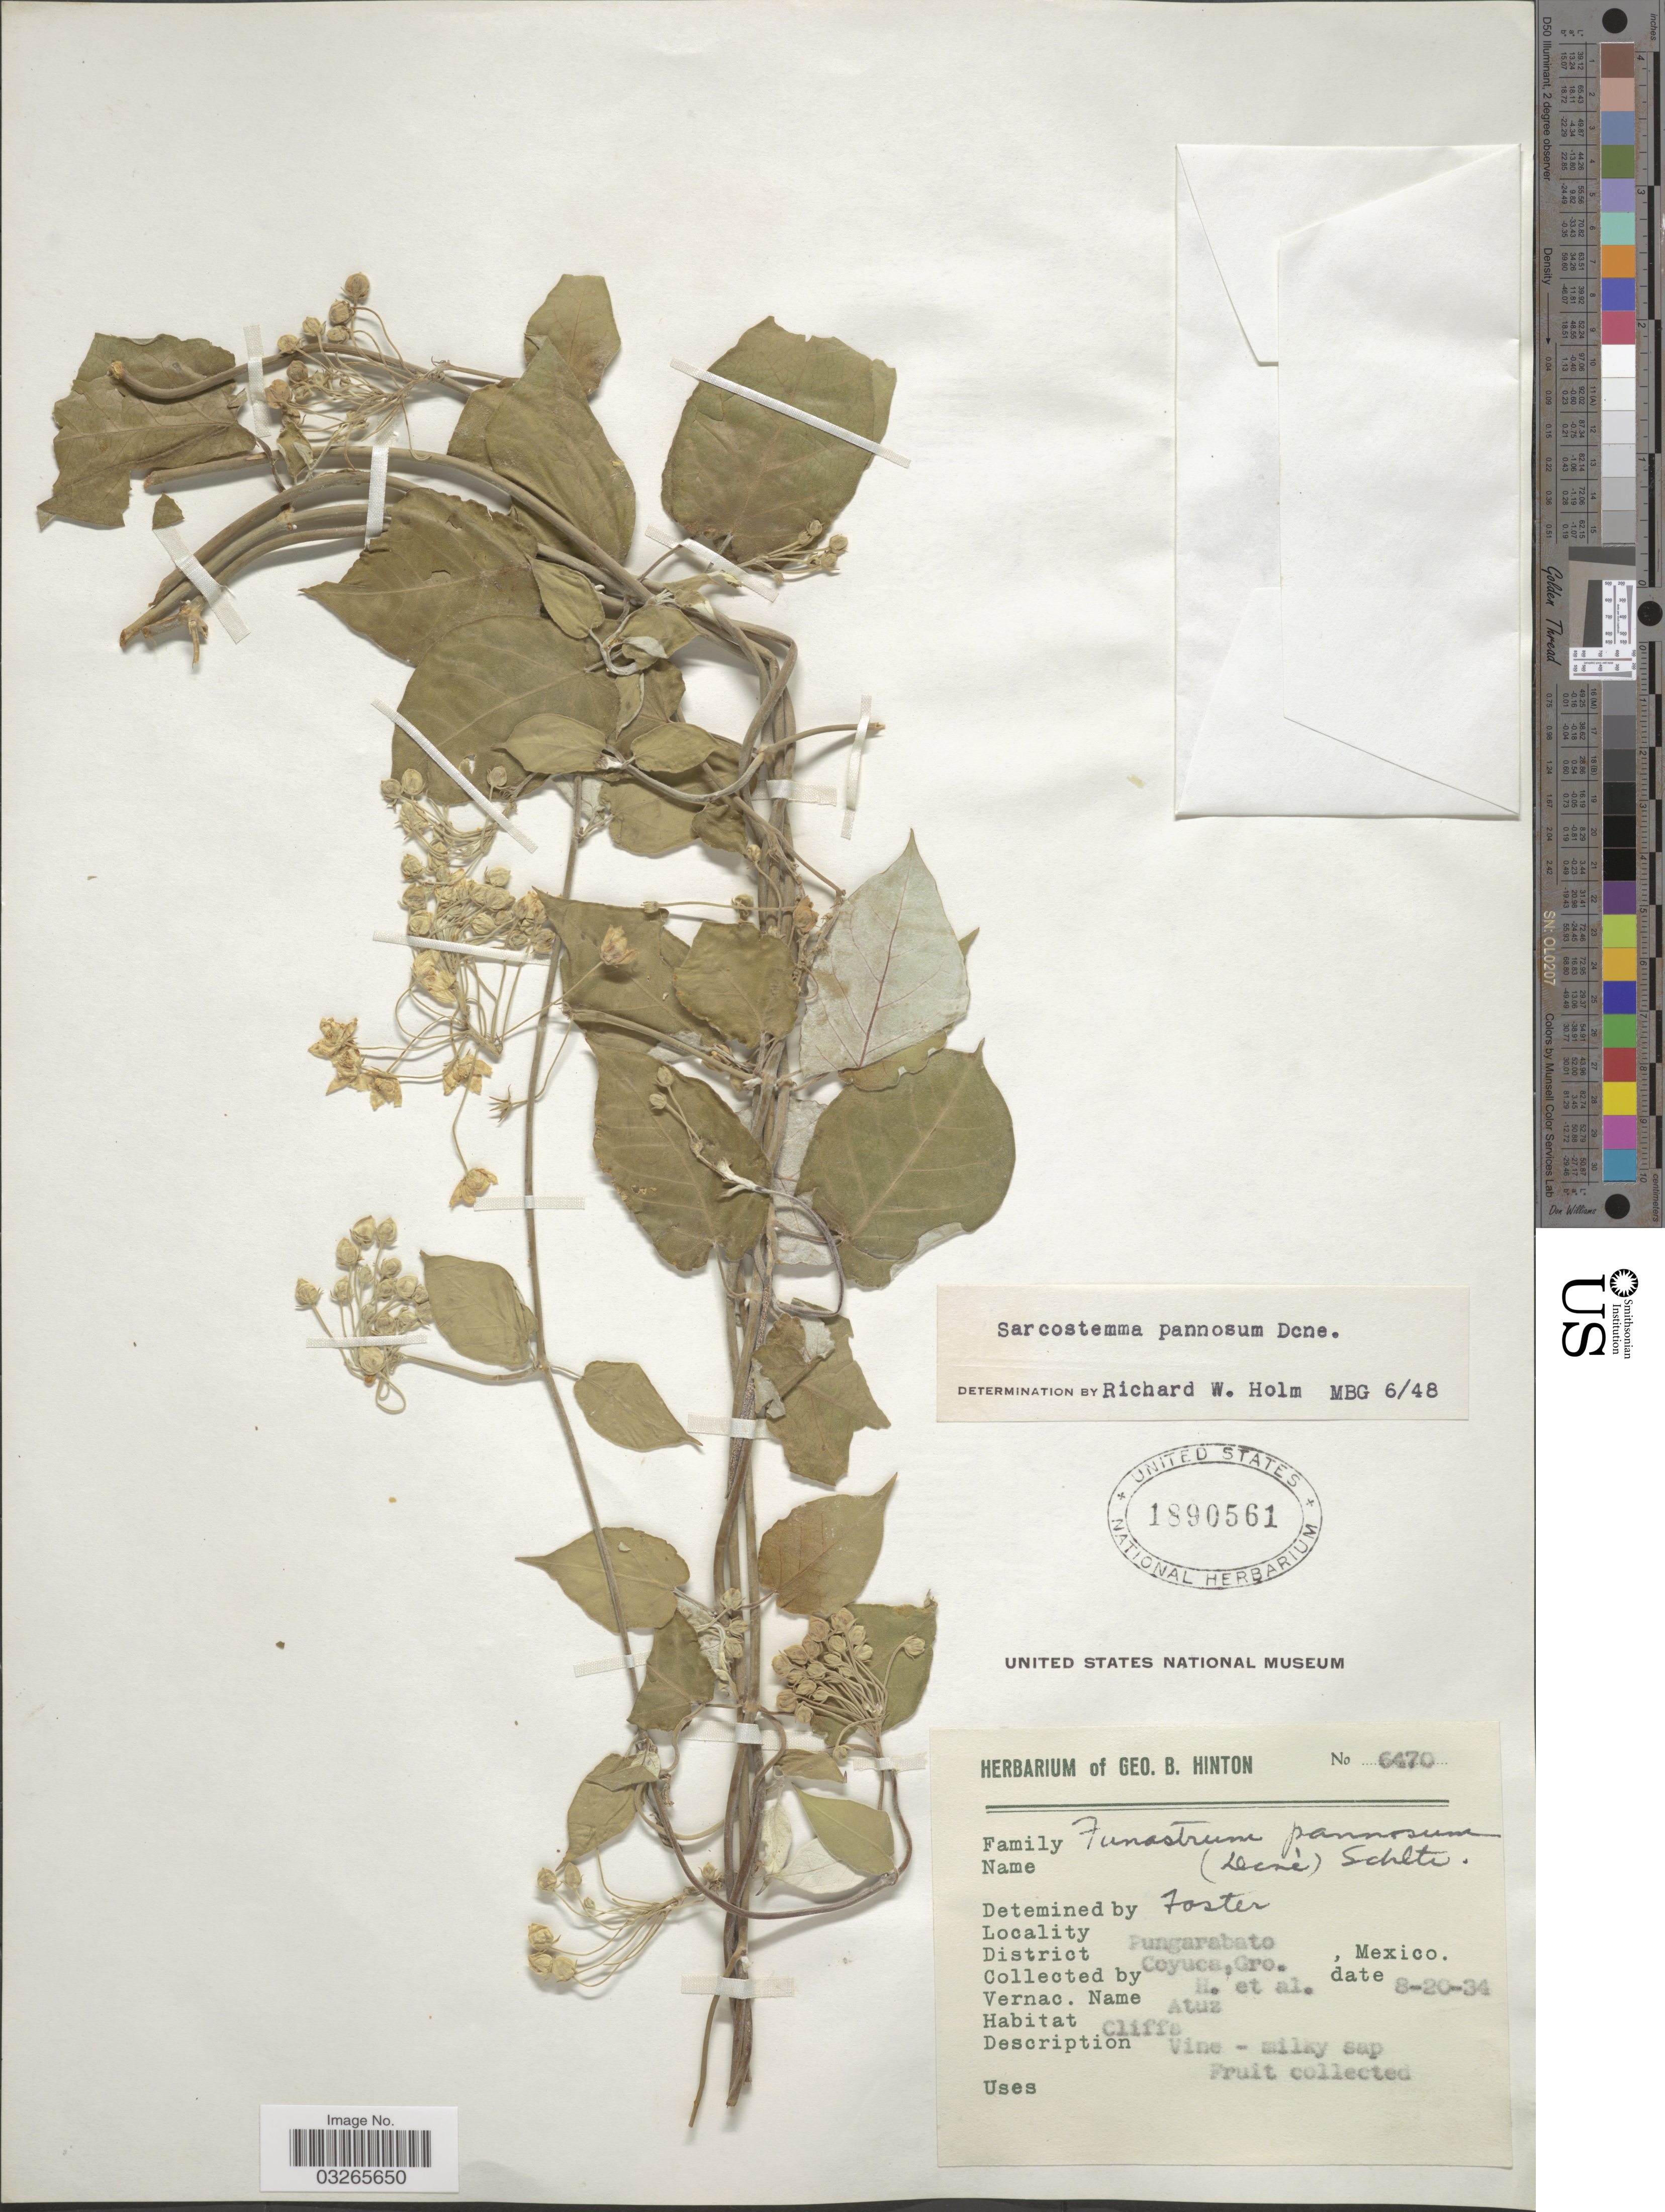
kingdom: Plantae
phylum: Tracheophyta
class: Magnoliopsida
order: Gentianales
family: Apocynaceae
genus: Sarcostemma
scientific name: Sarcostemma pannosum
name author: Decne.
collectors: G. B. Hinton & et al.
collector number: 6470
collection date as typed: Transcribed d/m/y: 20/8/34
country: Mexico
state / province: Guerrero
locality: Pungarabato, District Coyuca, Gro., Mexico.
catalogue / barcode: US 1890561